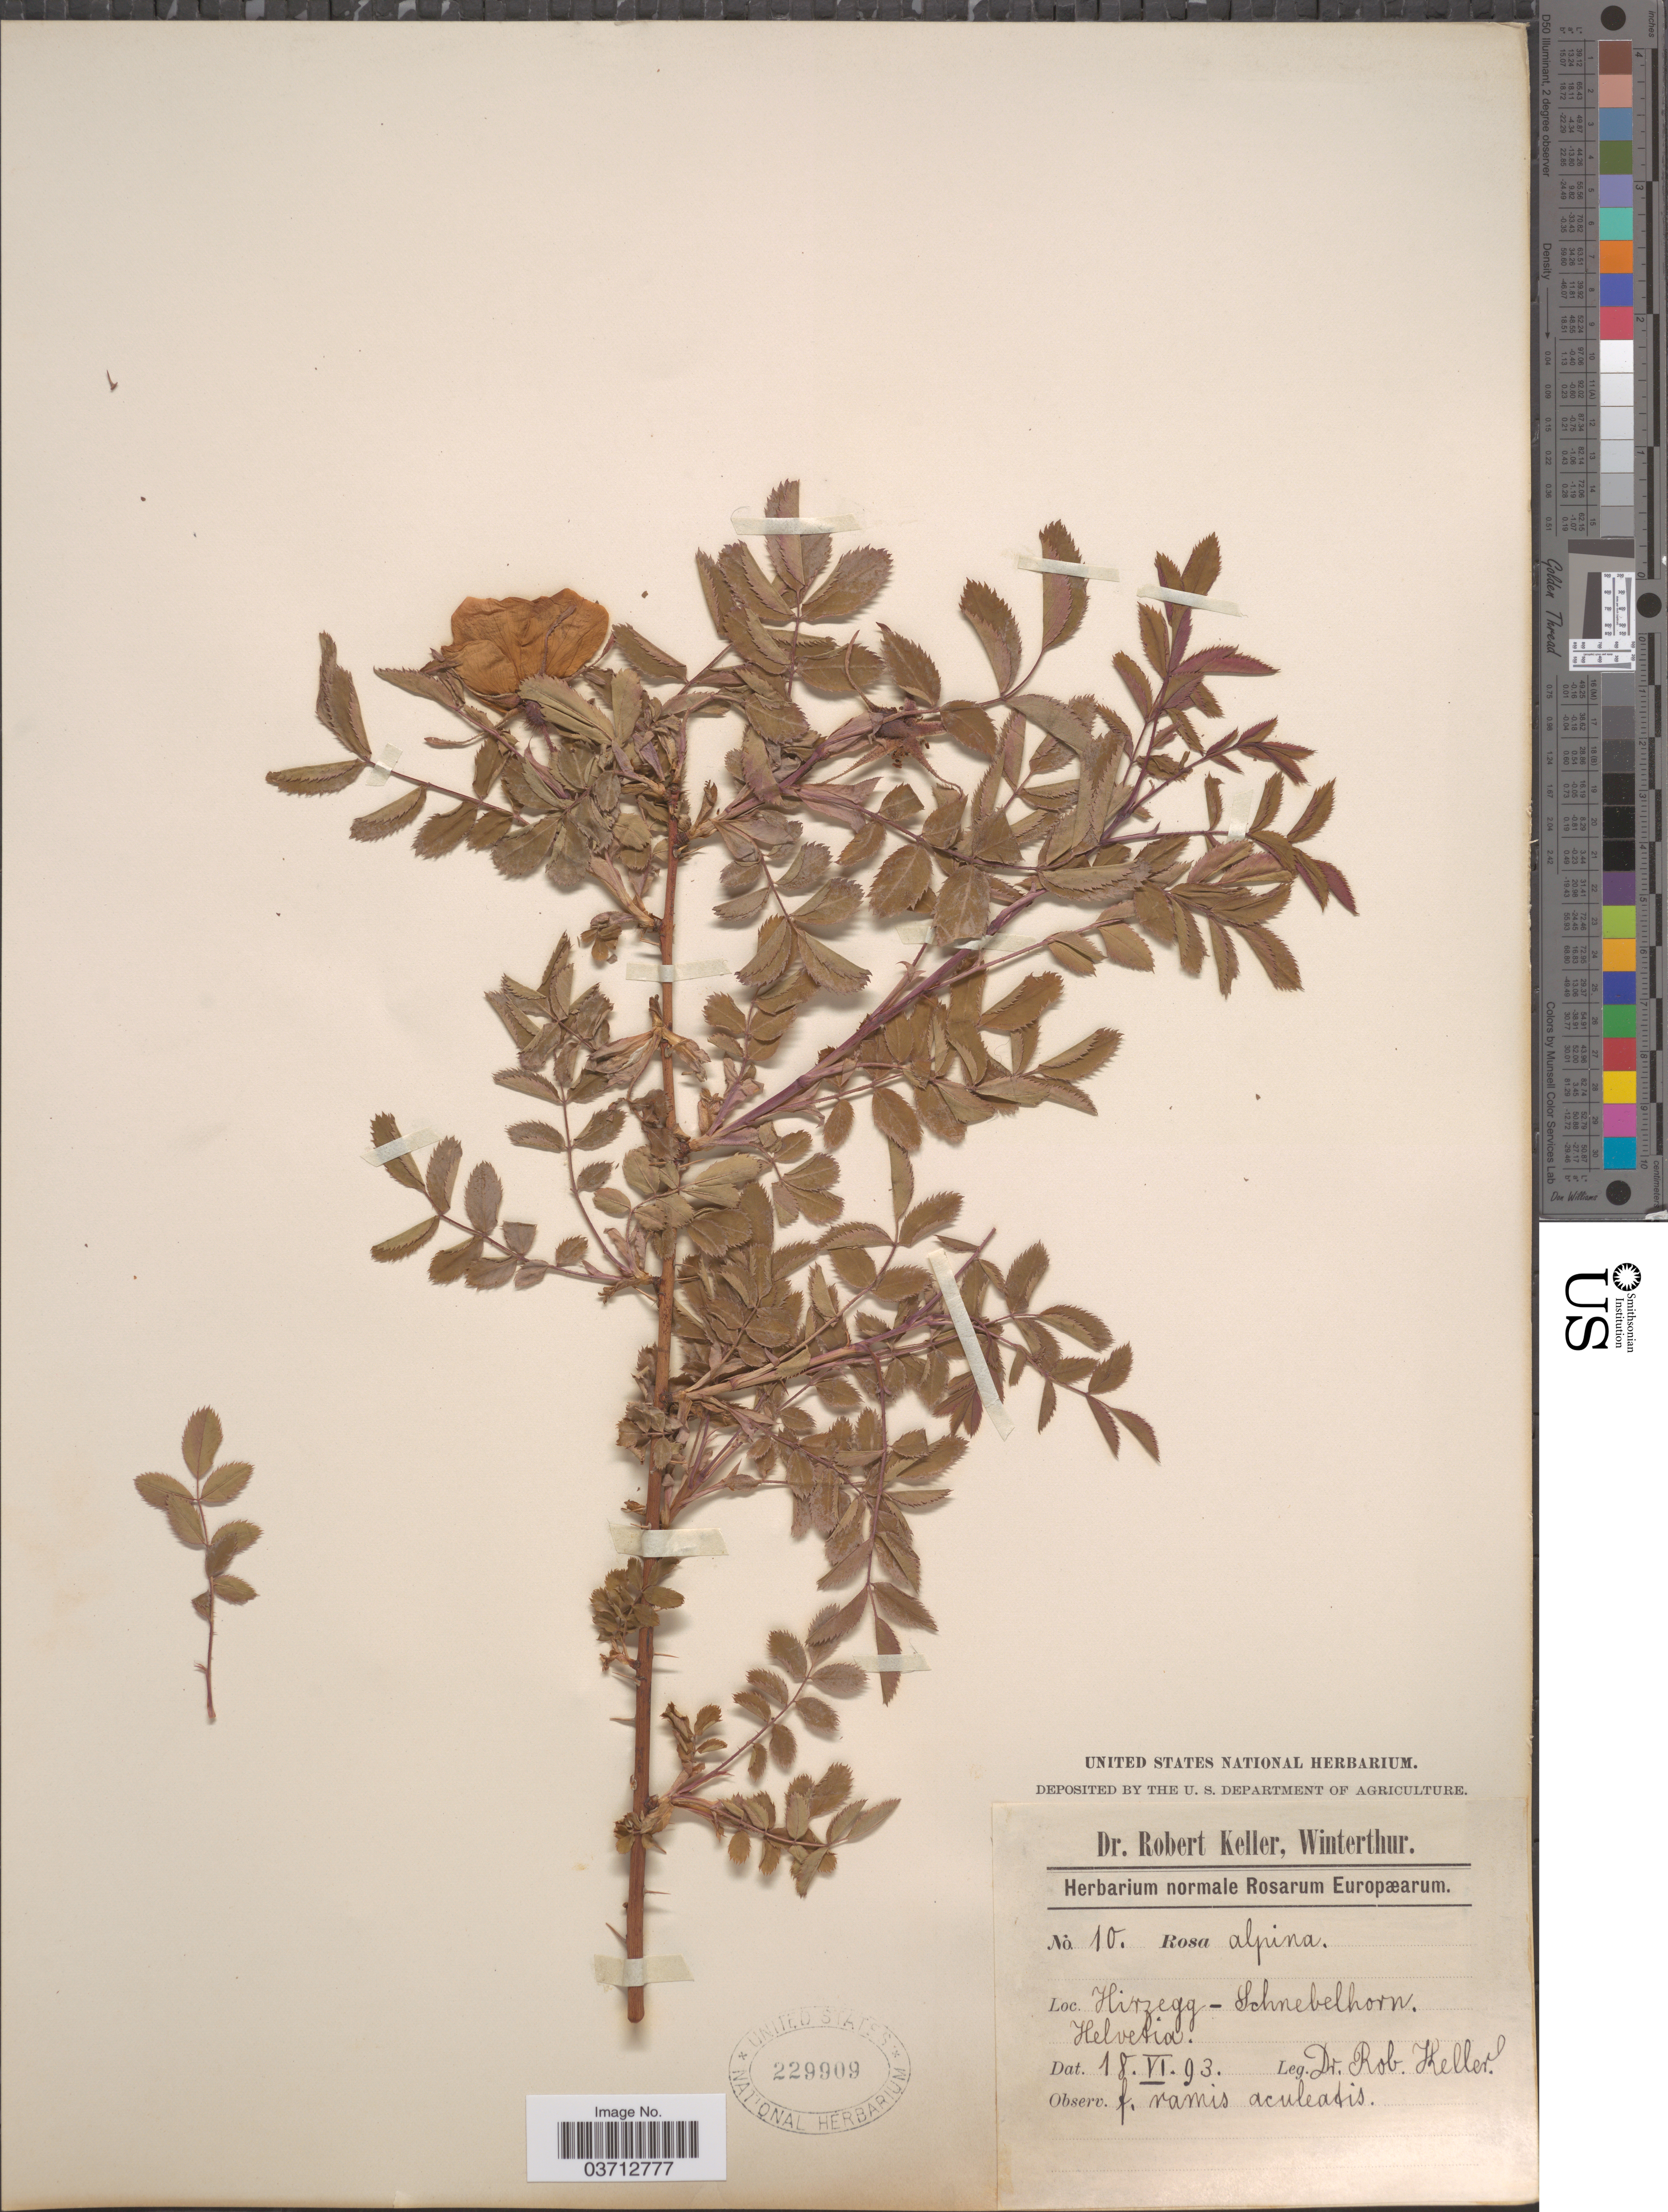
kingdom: Plantae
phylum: Tracheophyta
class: Magnoliopsida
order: Rosales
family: Rosaceae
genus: Rosa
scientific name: Rosa alpina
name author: L.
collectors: R. Keller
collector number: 10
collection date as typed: Transcribed d/m/y: 18/6/93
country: Switzerland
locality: Hirzegg - Schnebelhorn. Helvetia.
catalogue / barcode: US 229909